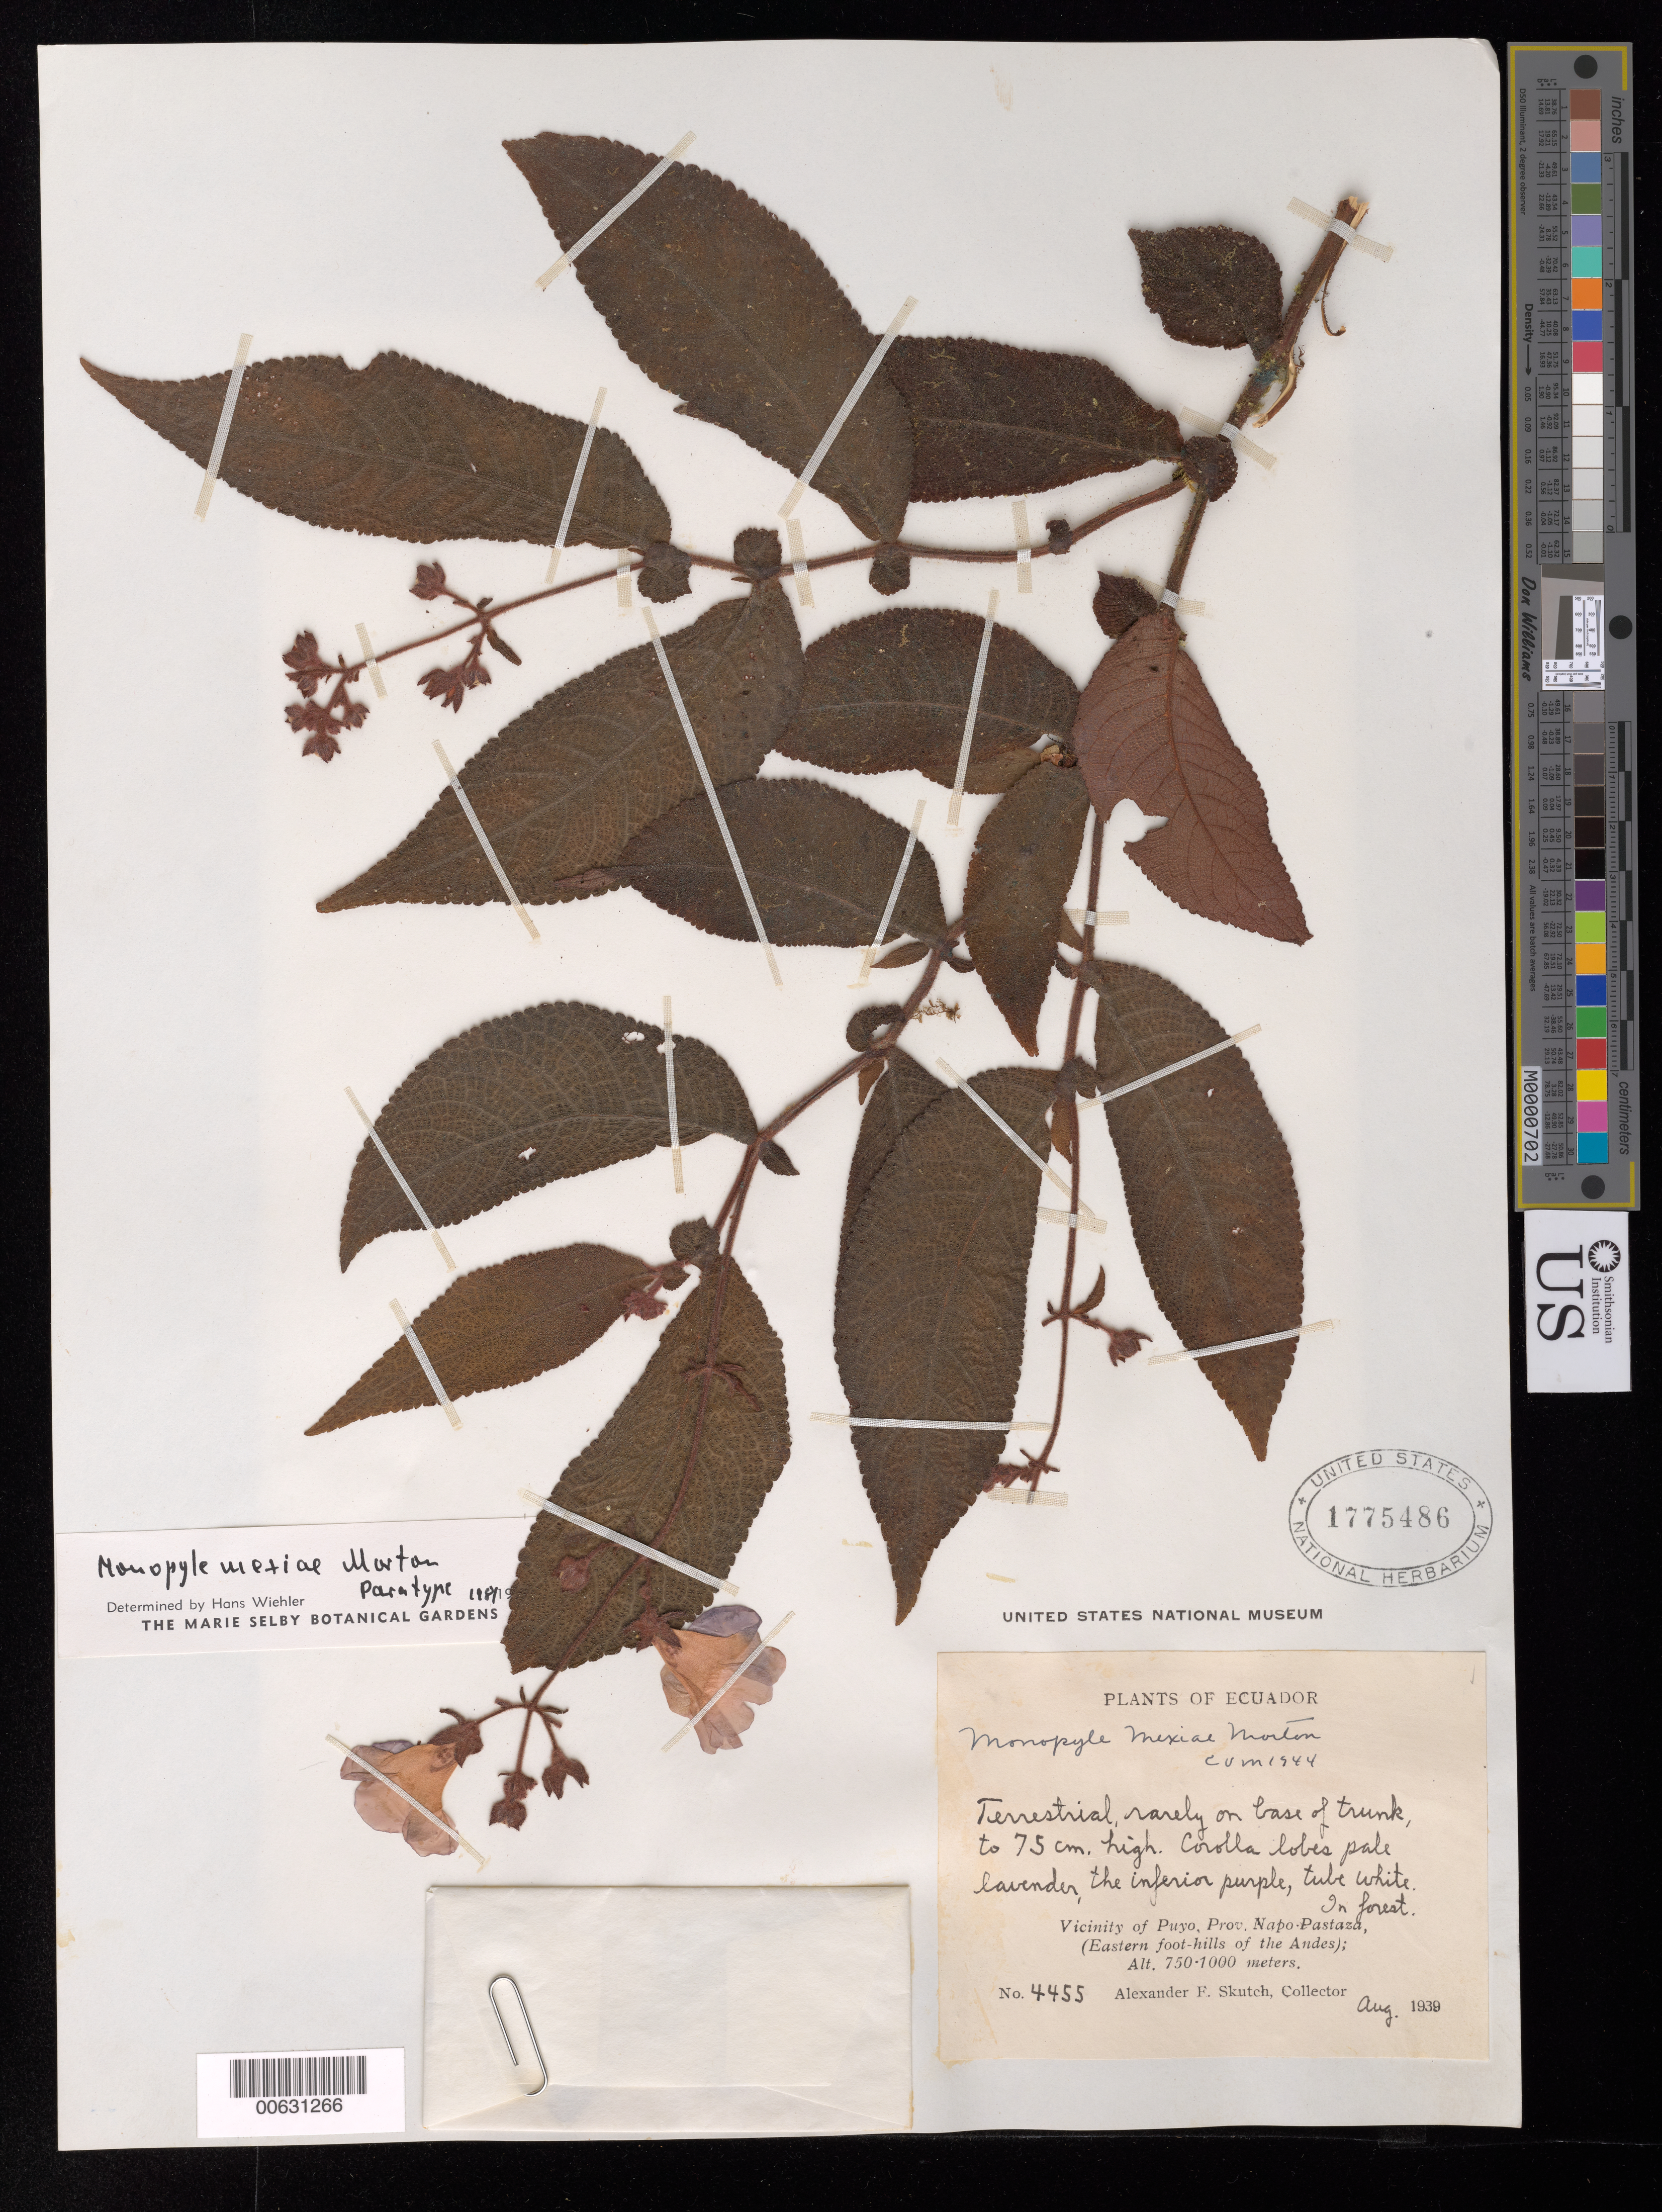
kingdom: Plantae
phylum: Tracheophyta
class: Magnoliopsida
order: Lamiales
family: Gesneriaceae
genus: Monopyle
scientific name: Monopyle mexiae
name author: C.V. Morton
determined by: Skog, Laurence E.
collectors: A. F. Skutch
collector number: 4455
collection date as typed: Aug 1939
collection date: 1939-08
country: Ecuador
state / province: Napo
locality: Vicinity of Puyo, Prov. Napo-Pastaza (eastern foot-hills of the Andes)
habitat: In forest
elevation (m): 750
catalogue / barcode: US 1775486